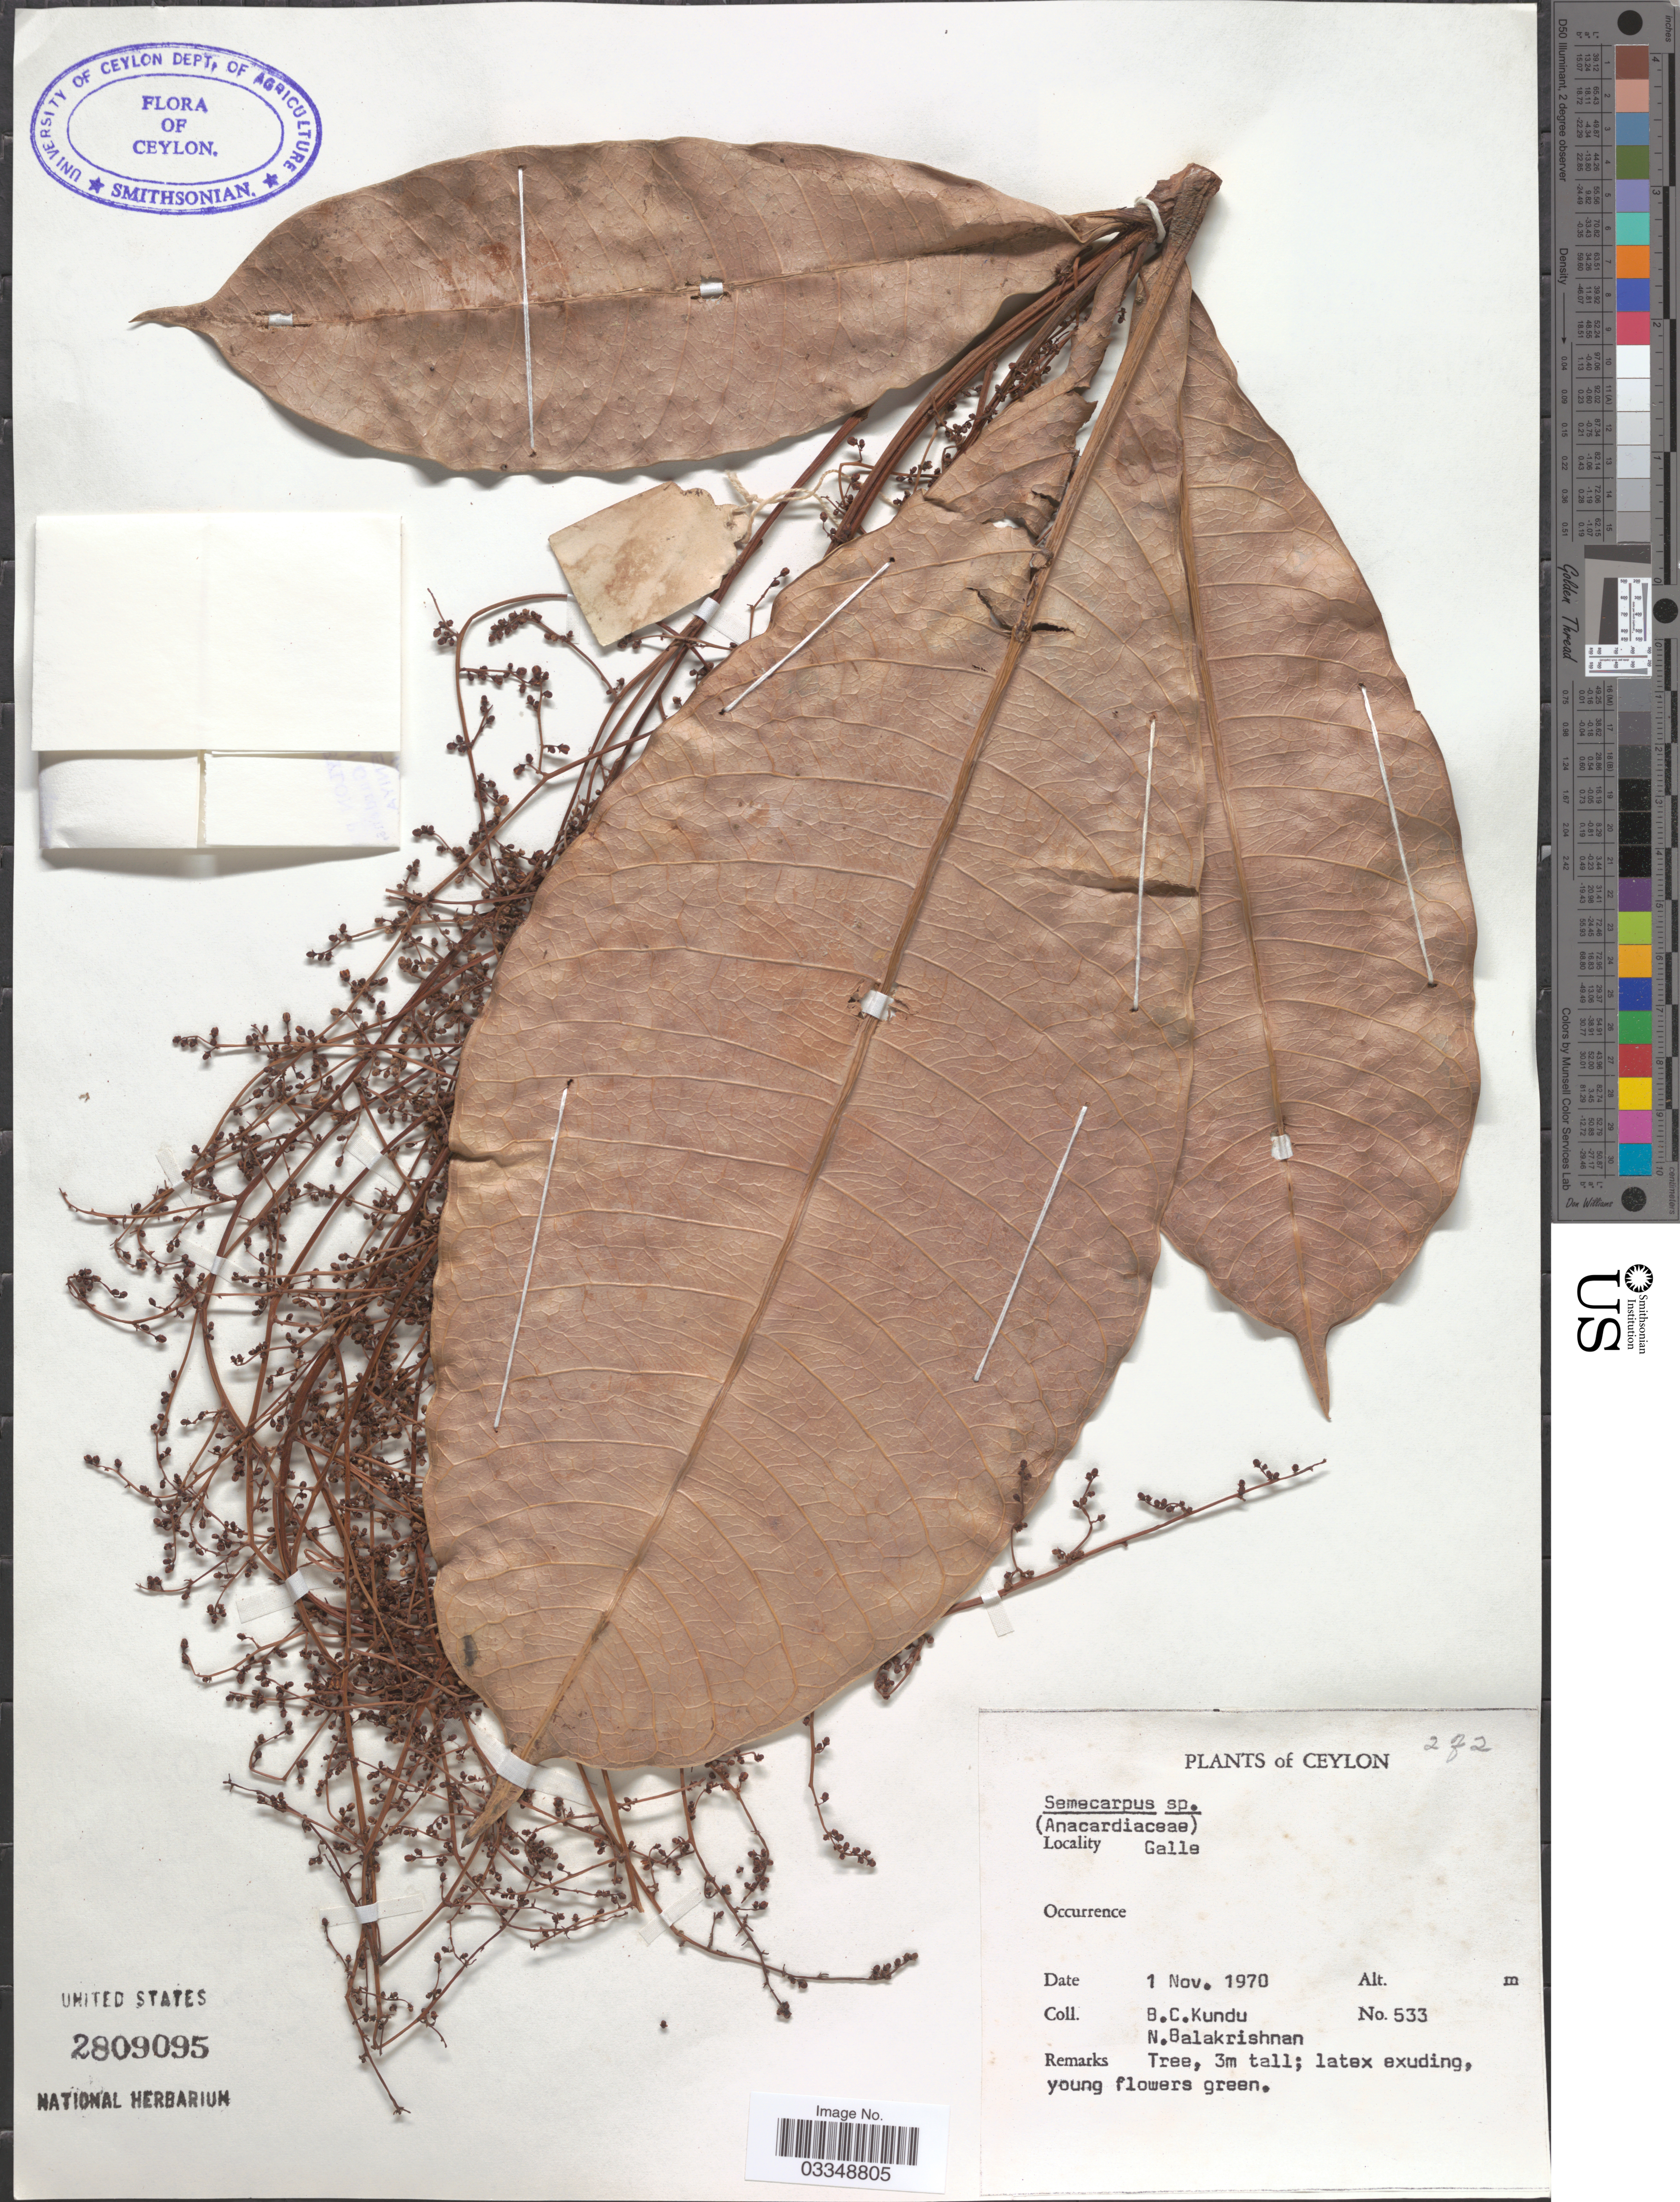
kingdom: Plantae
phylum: Tracheophyta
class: Magnoliopsida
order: Sapindales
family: Anacardiaceae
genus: Semecarpus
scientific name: Semecarpus sp.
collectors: B. C. Kundu & N. Balakrishnan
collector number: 533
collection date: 1970-11-01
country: Sri Lanka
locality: Ceylon. Galle.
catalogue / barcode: US 2809095